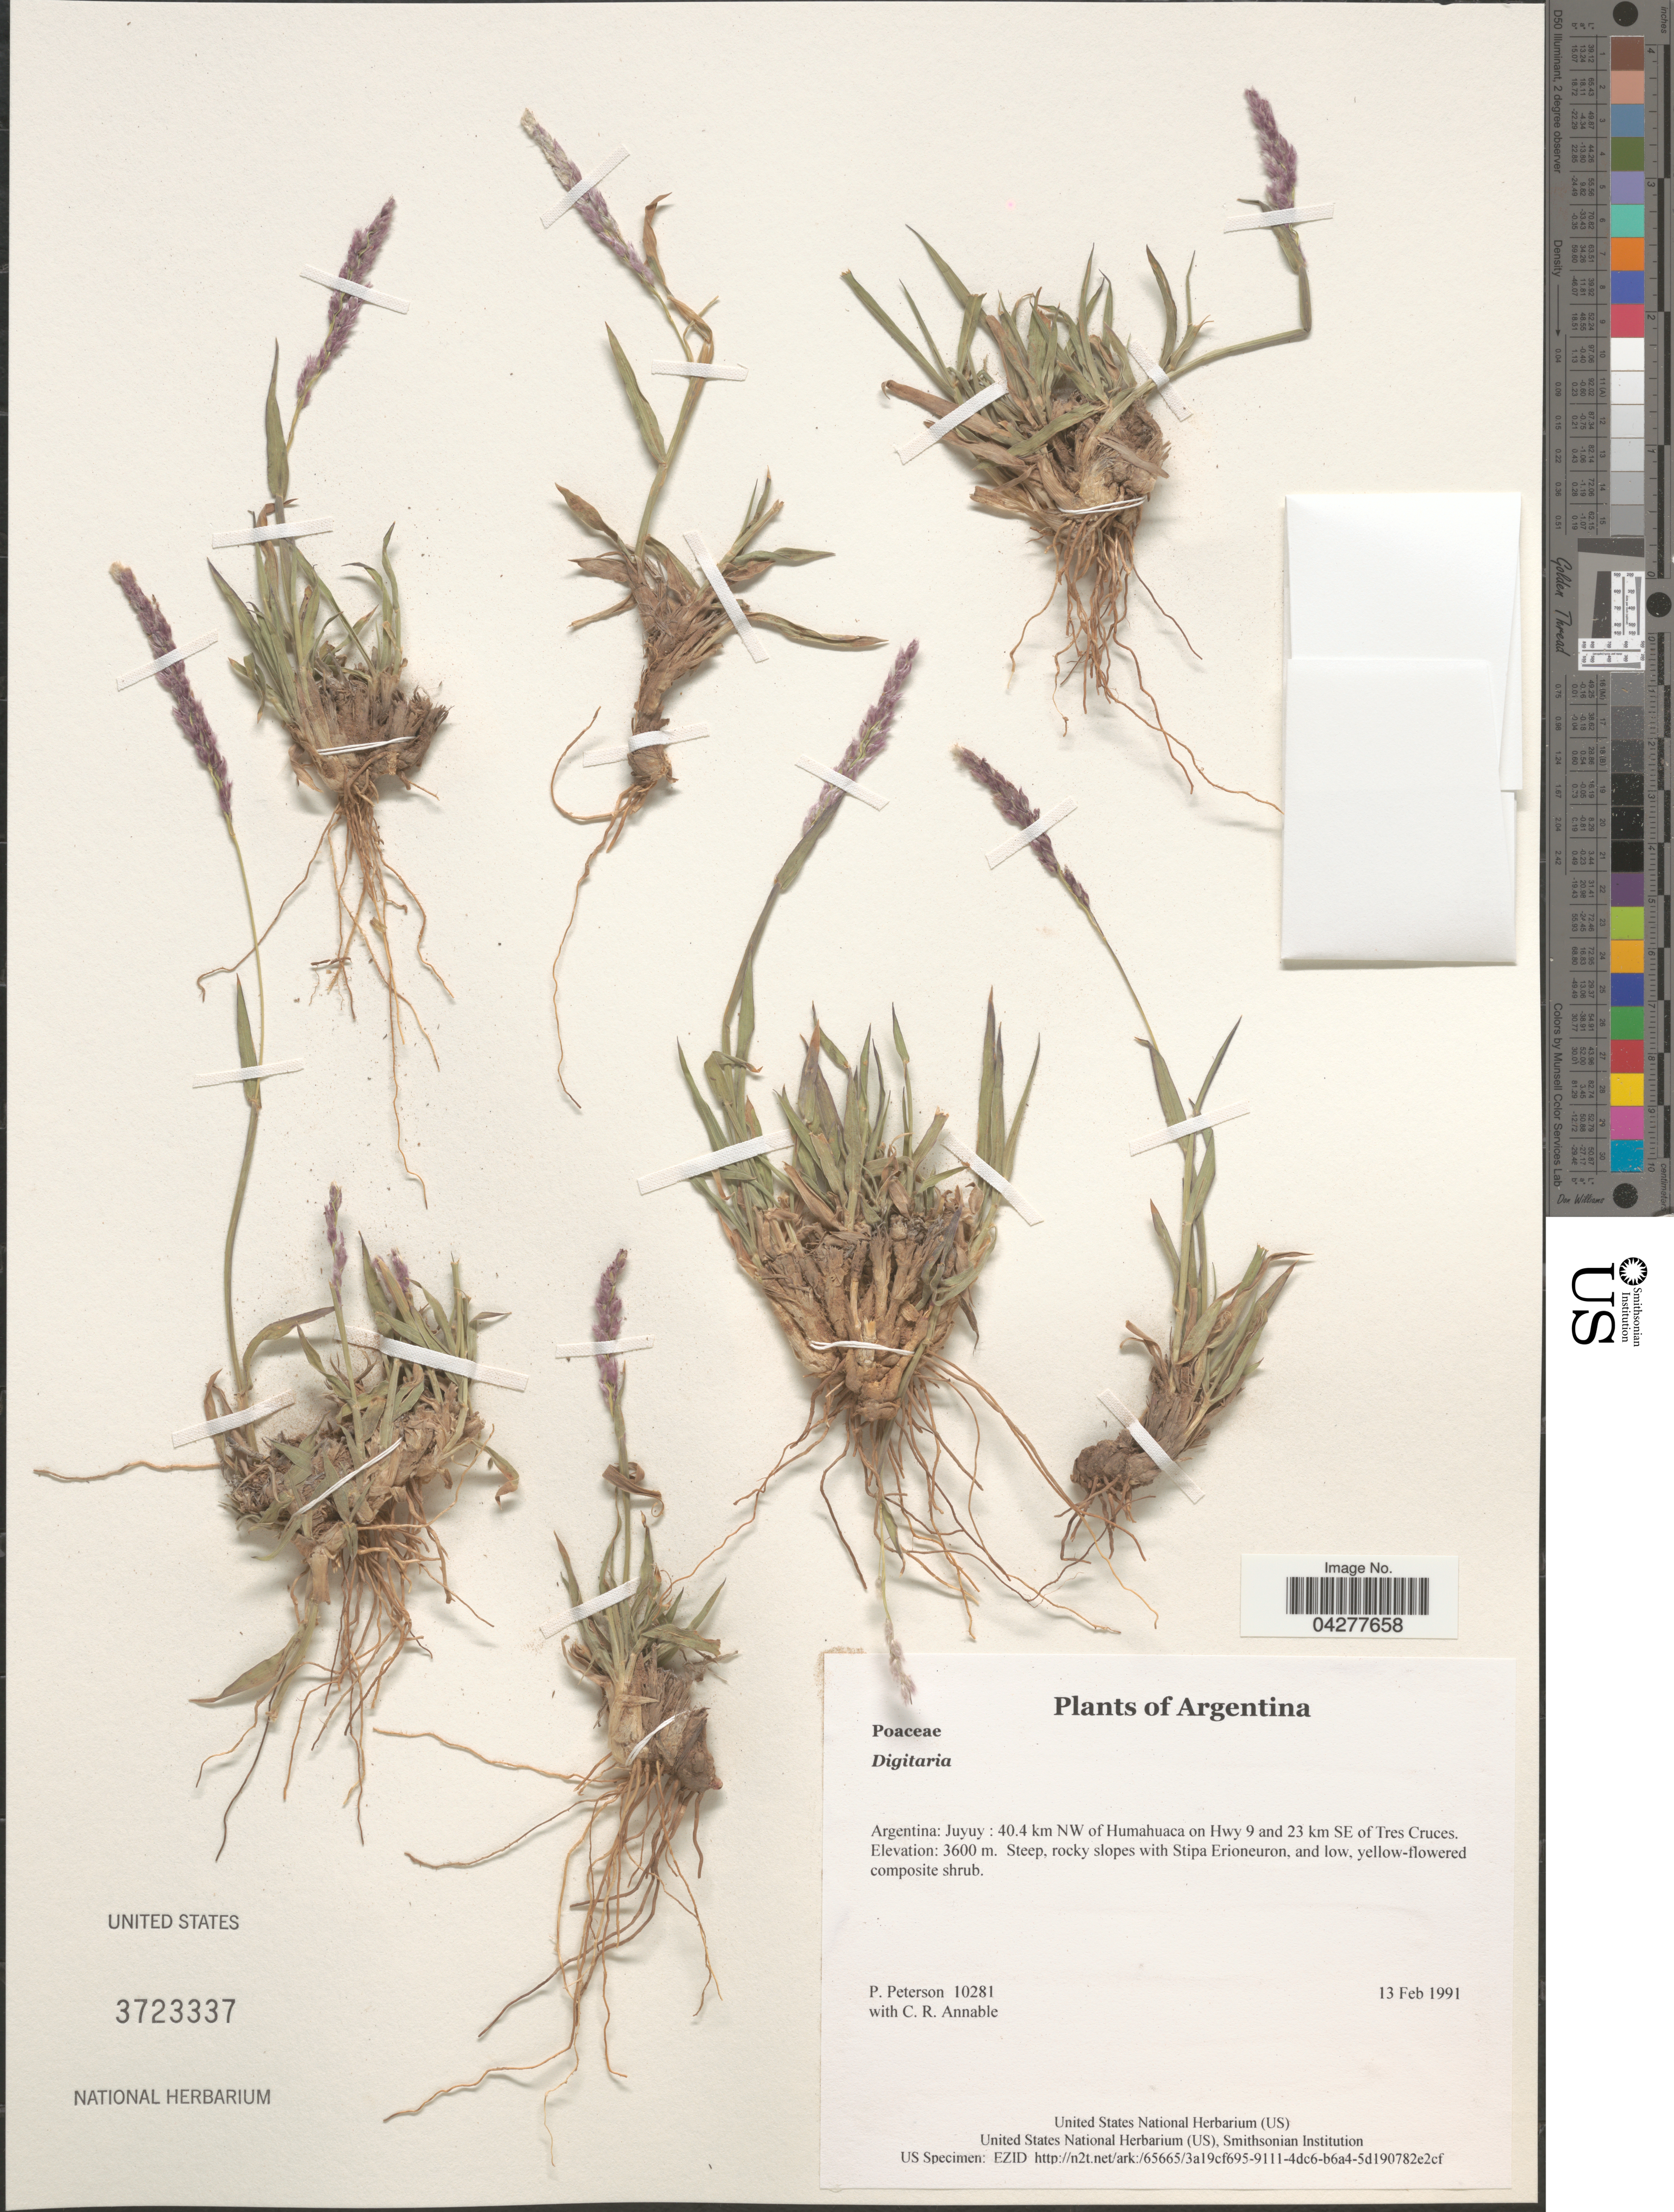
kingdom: Plantae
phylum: Tracheophyta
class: Liliopsida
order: Poales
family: Poaceae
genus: Digitaria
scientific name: Digitaria sp.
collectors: P. Peterson & C. R. Annable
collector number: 10281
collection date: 1991-02-13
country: Argentina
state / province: Jujuy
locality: Juyuy: 40.4 km NW of Humahuaca on Hwy 9 and 23 km SE of Tres Cruces. Steep, rocky slopes.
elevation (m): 3600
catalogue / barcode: US 3723337